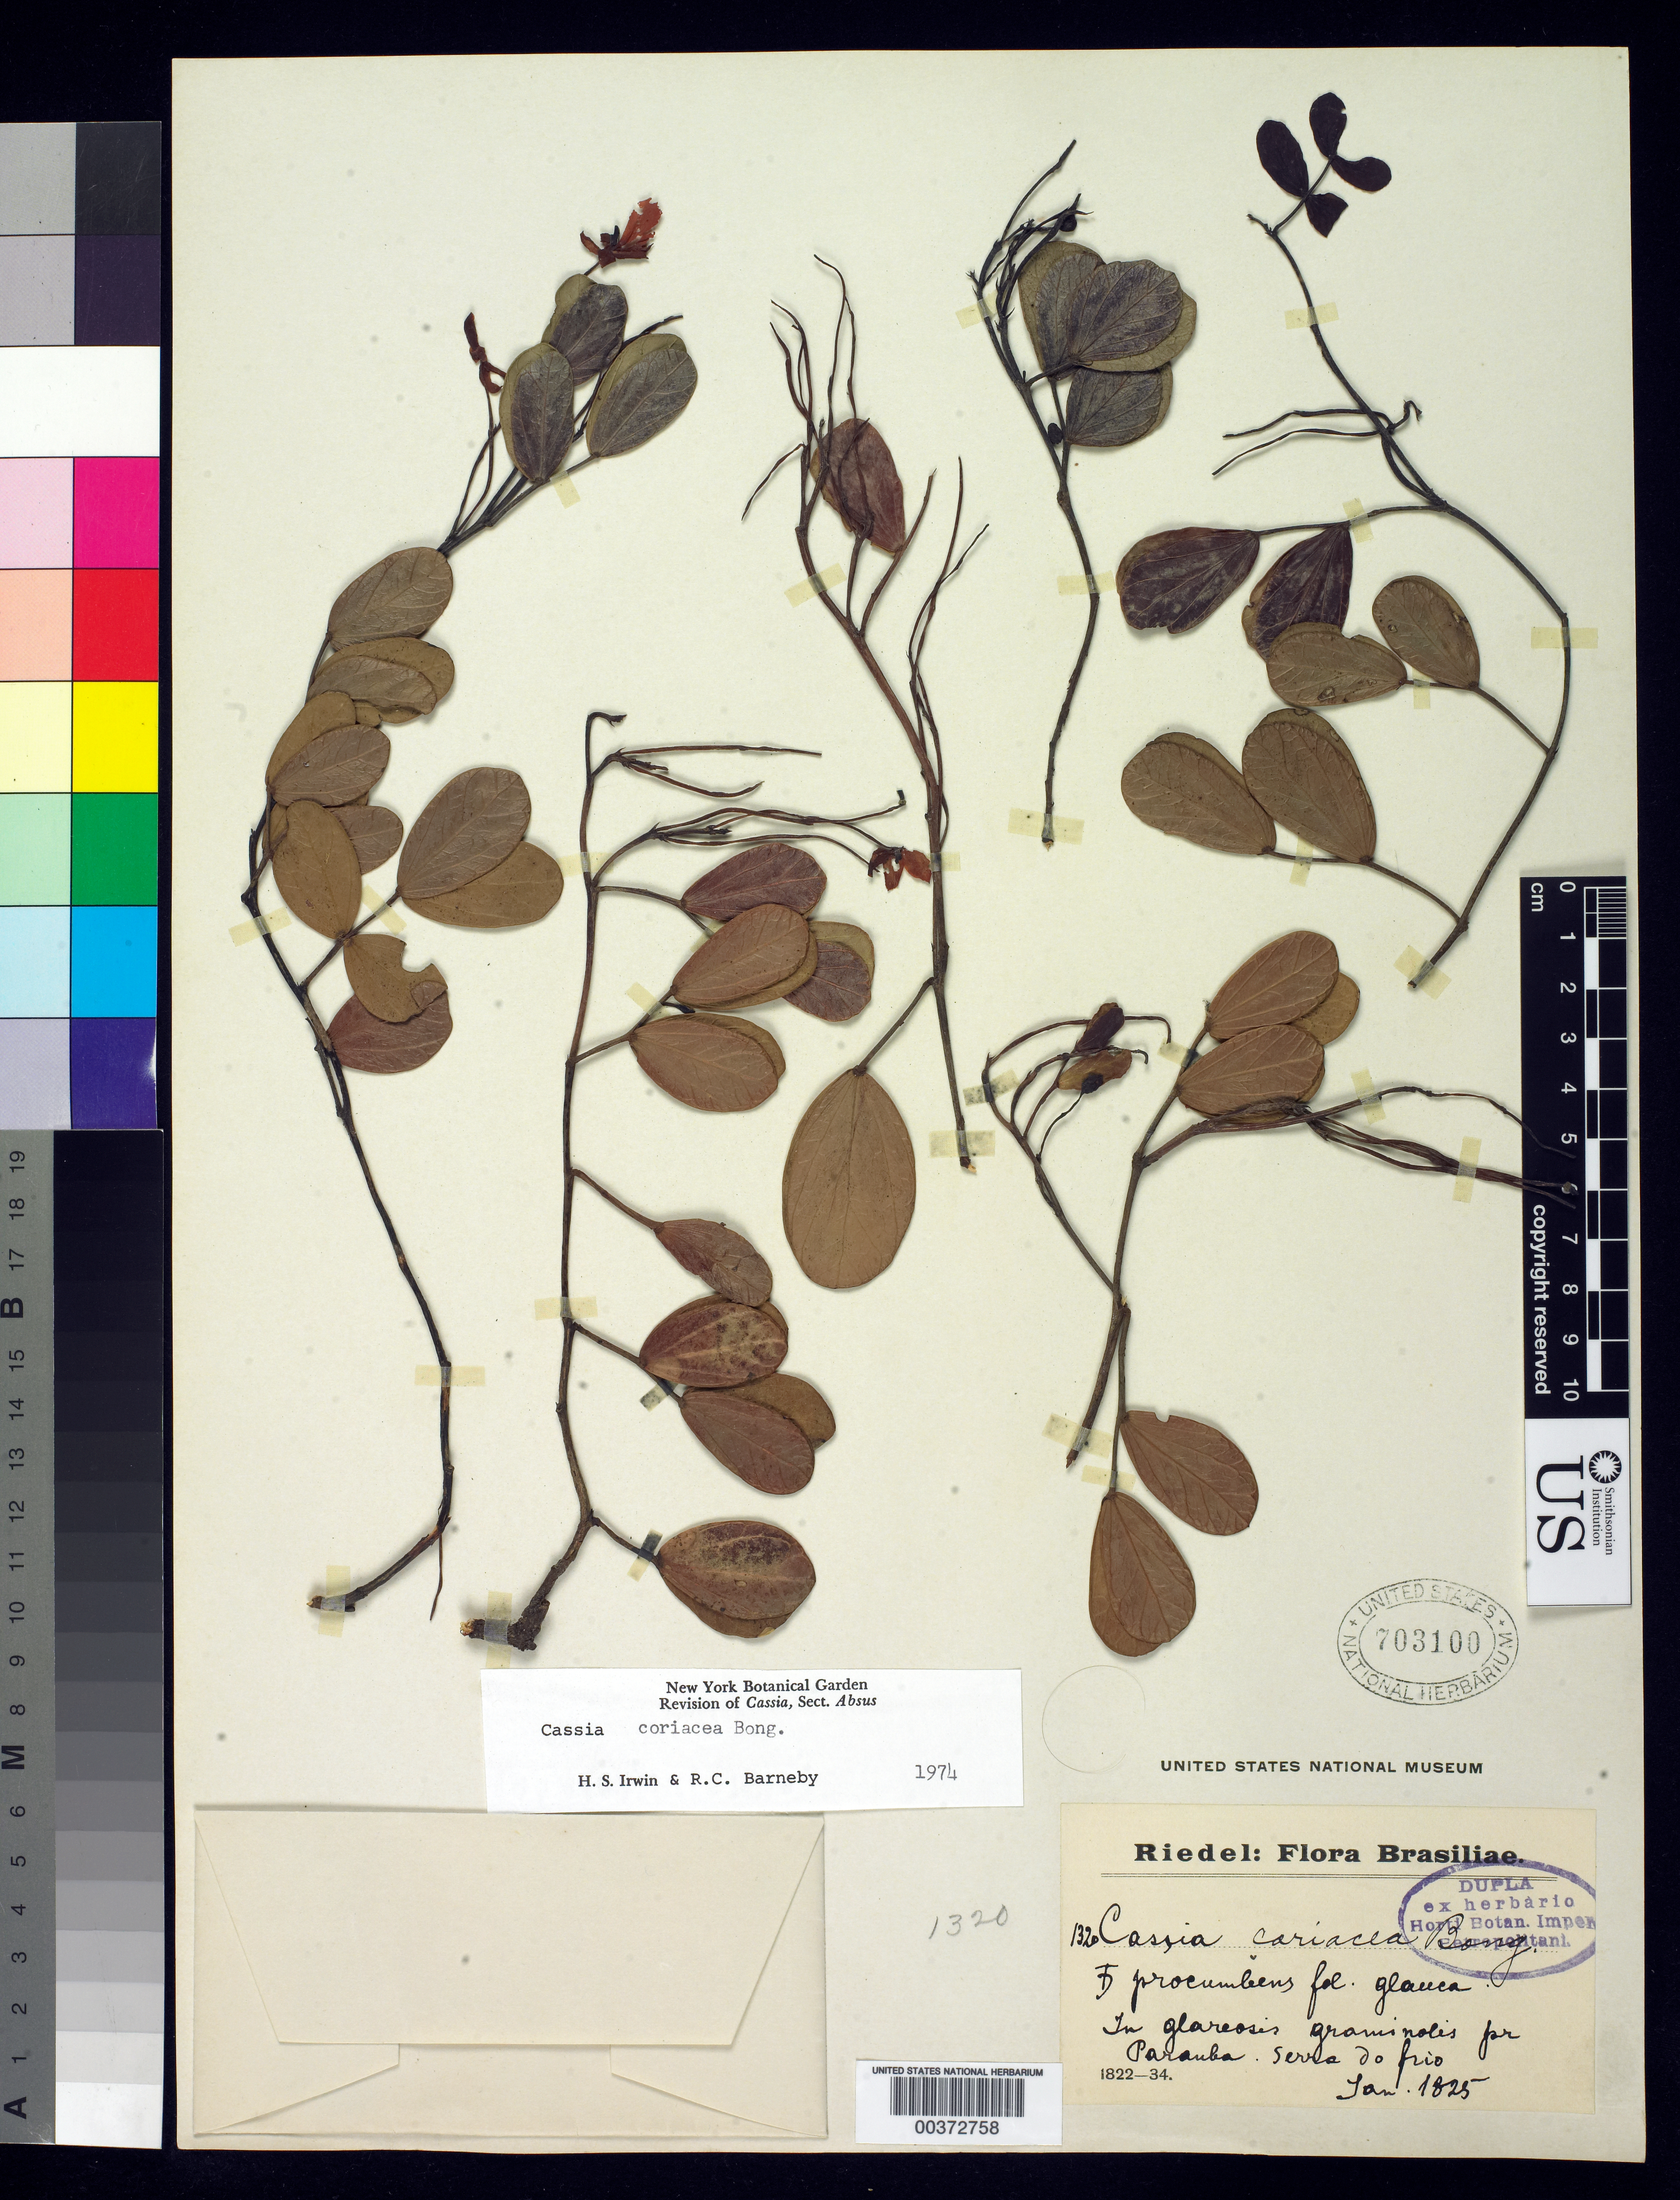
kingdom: Plantae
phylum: Tracheophyta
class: Magnoliopsida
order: Fabales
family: Fabaceae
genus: Cassia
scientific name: Cassia coriacea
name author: Bong. ex Benth.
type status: Possible Type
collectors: L. Riedel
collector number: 1320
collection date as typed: Jan 1825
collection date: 1825-01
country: Brazil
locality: In glareosis graminalis pr. Paranba, Serra do Frio.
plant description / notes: Protologue, "Inter Serra del Frio et Cachoeira, Herb. Acad. Petrop."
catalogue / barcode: US 703100